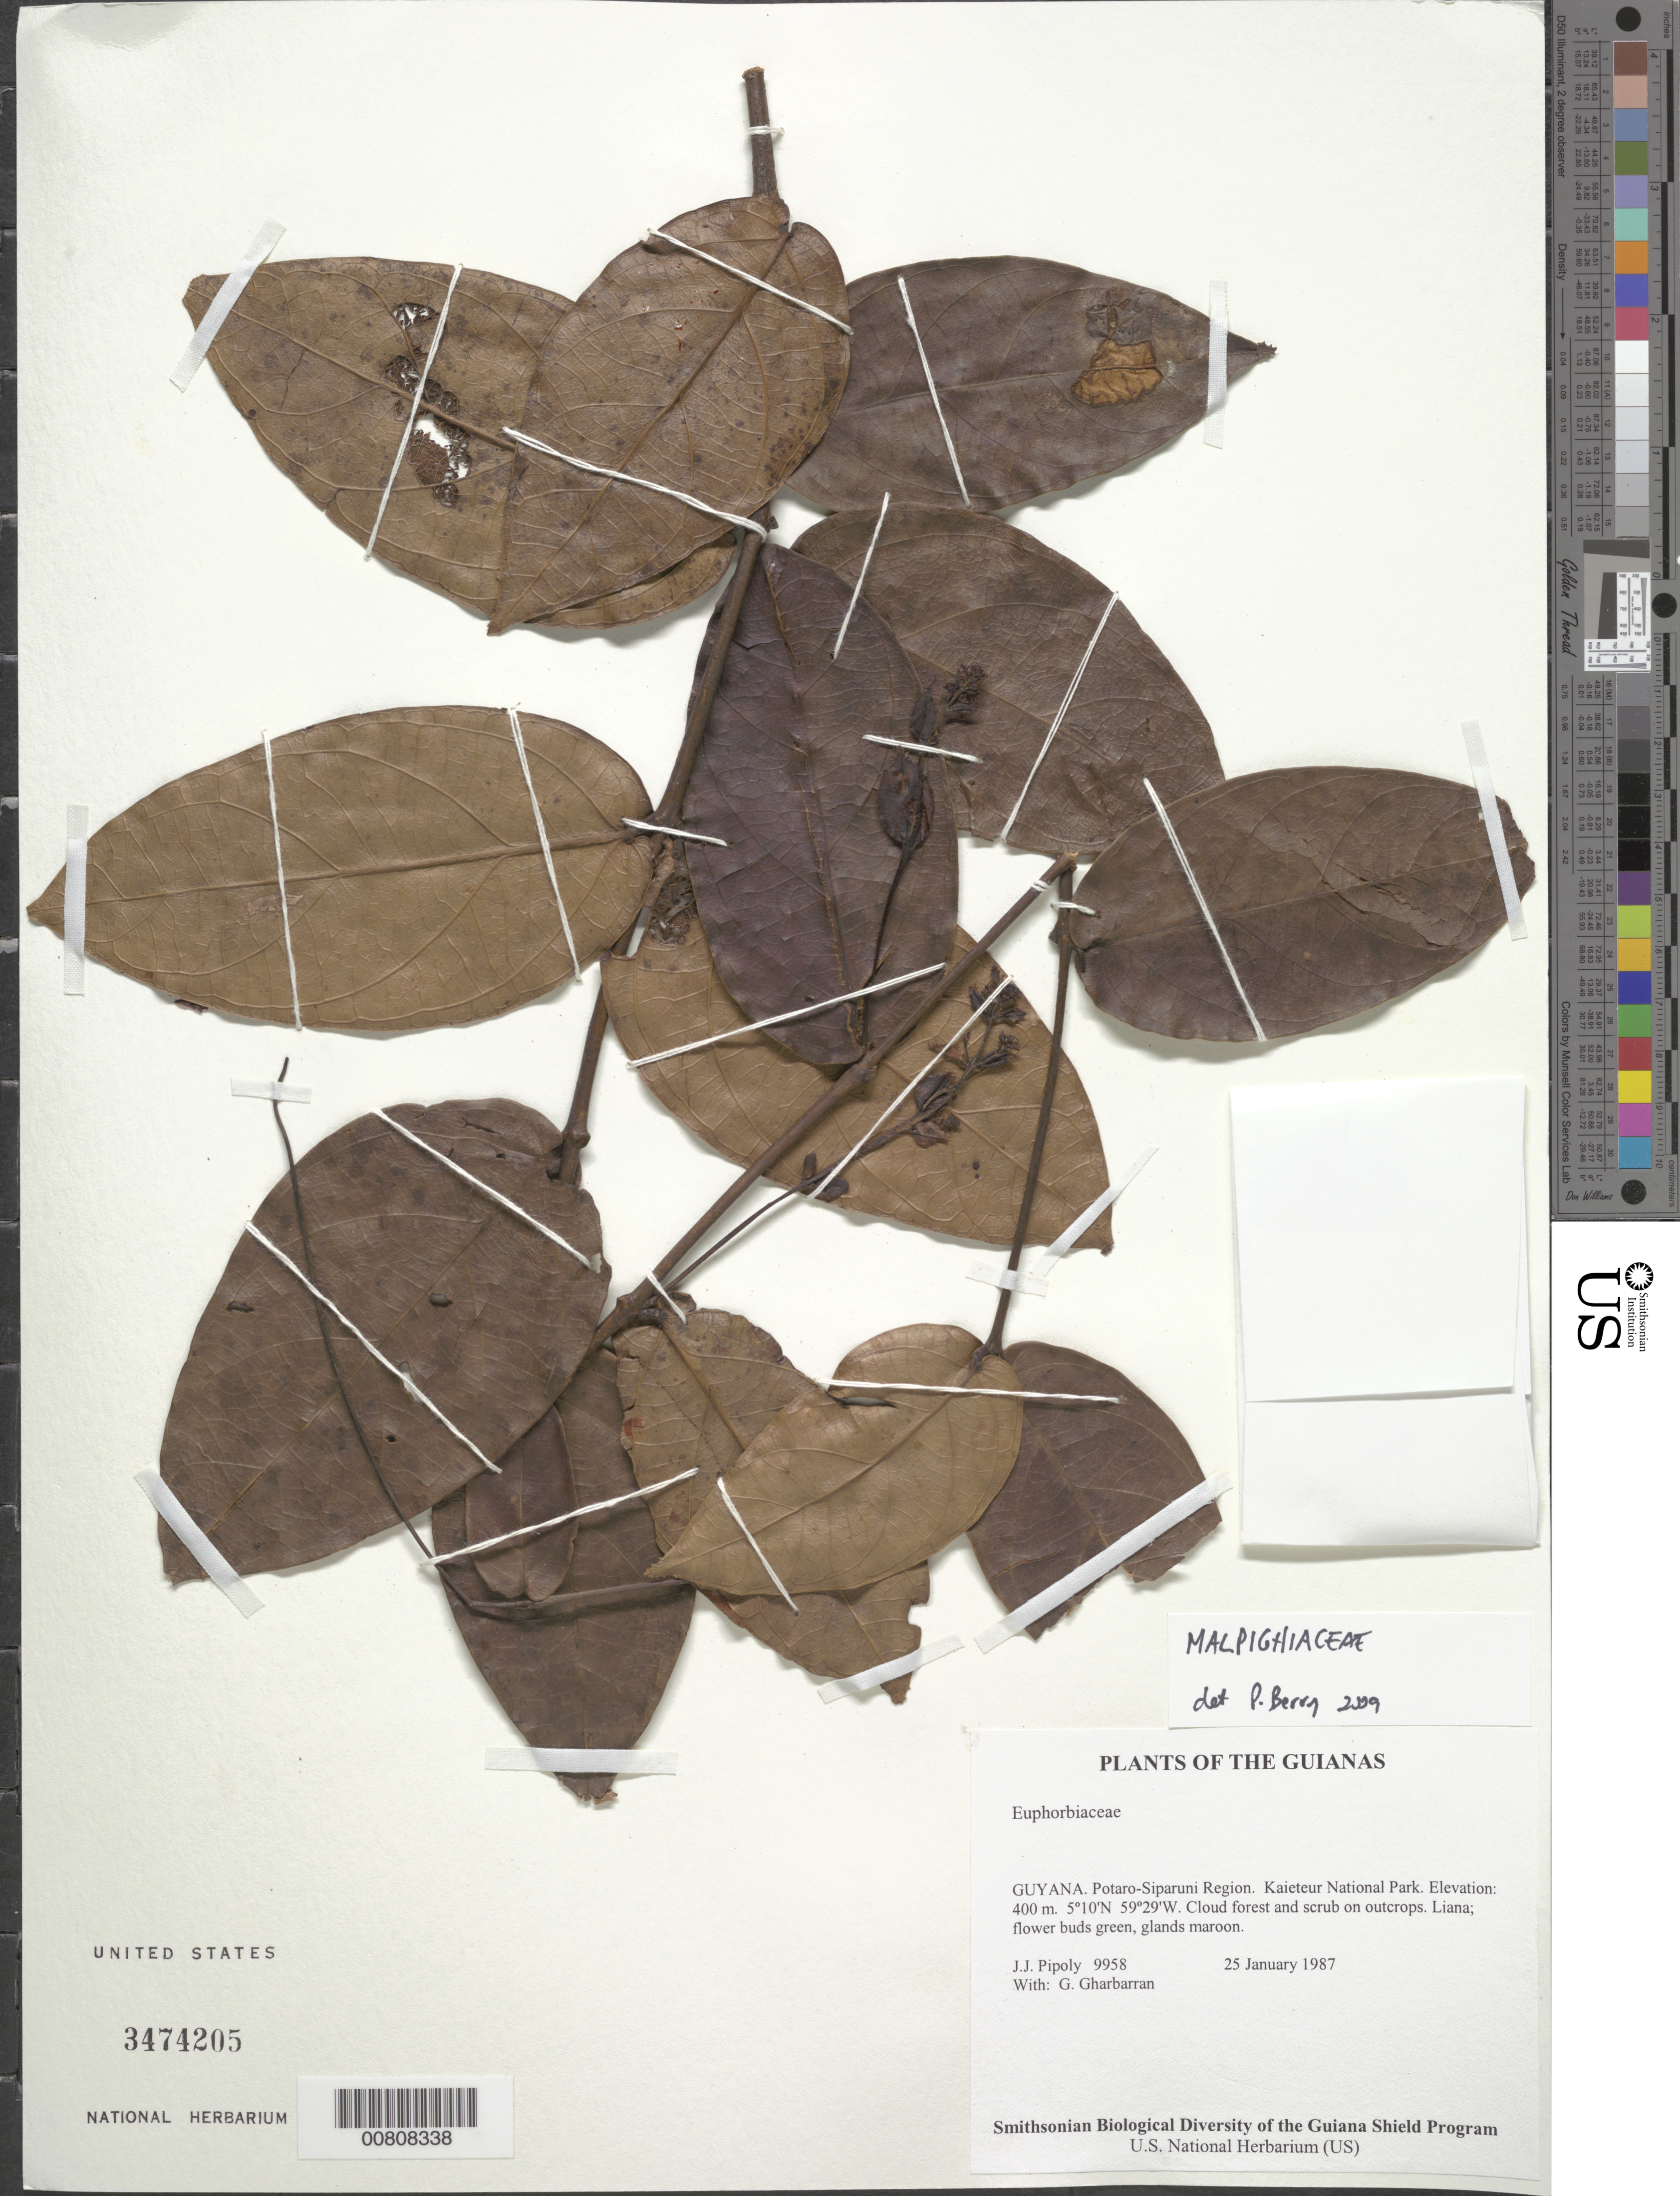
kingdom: Plantae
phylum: Tracheophyta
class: Magnoliopsida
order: Malpighiales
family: Malpighiaceae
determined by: Berry, P. E., (WIS), University of Wisconsin - Madison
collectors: J. J. Pipoly & G. Gharbarran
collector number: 9958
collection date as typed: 25 January 1987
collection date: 1987-01-25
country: Guyana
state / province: Potaro-Siparuni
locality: Kaieteur National Park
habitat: Cloud forest and scrub on outcrops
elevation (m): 400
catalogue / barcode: US 3474105